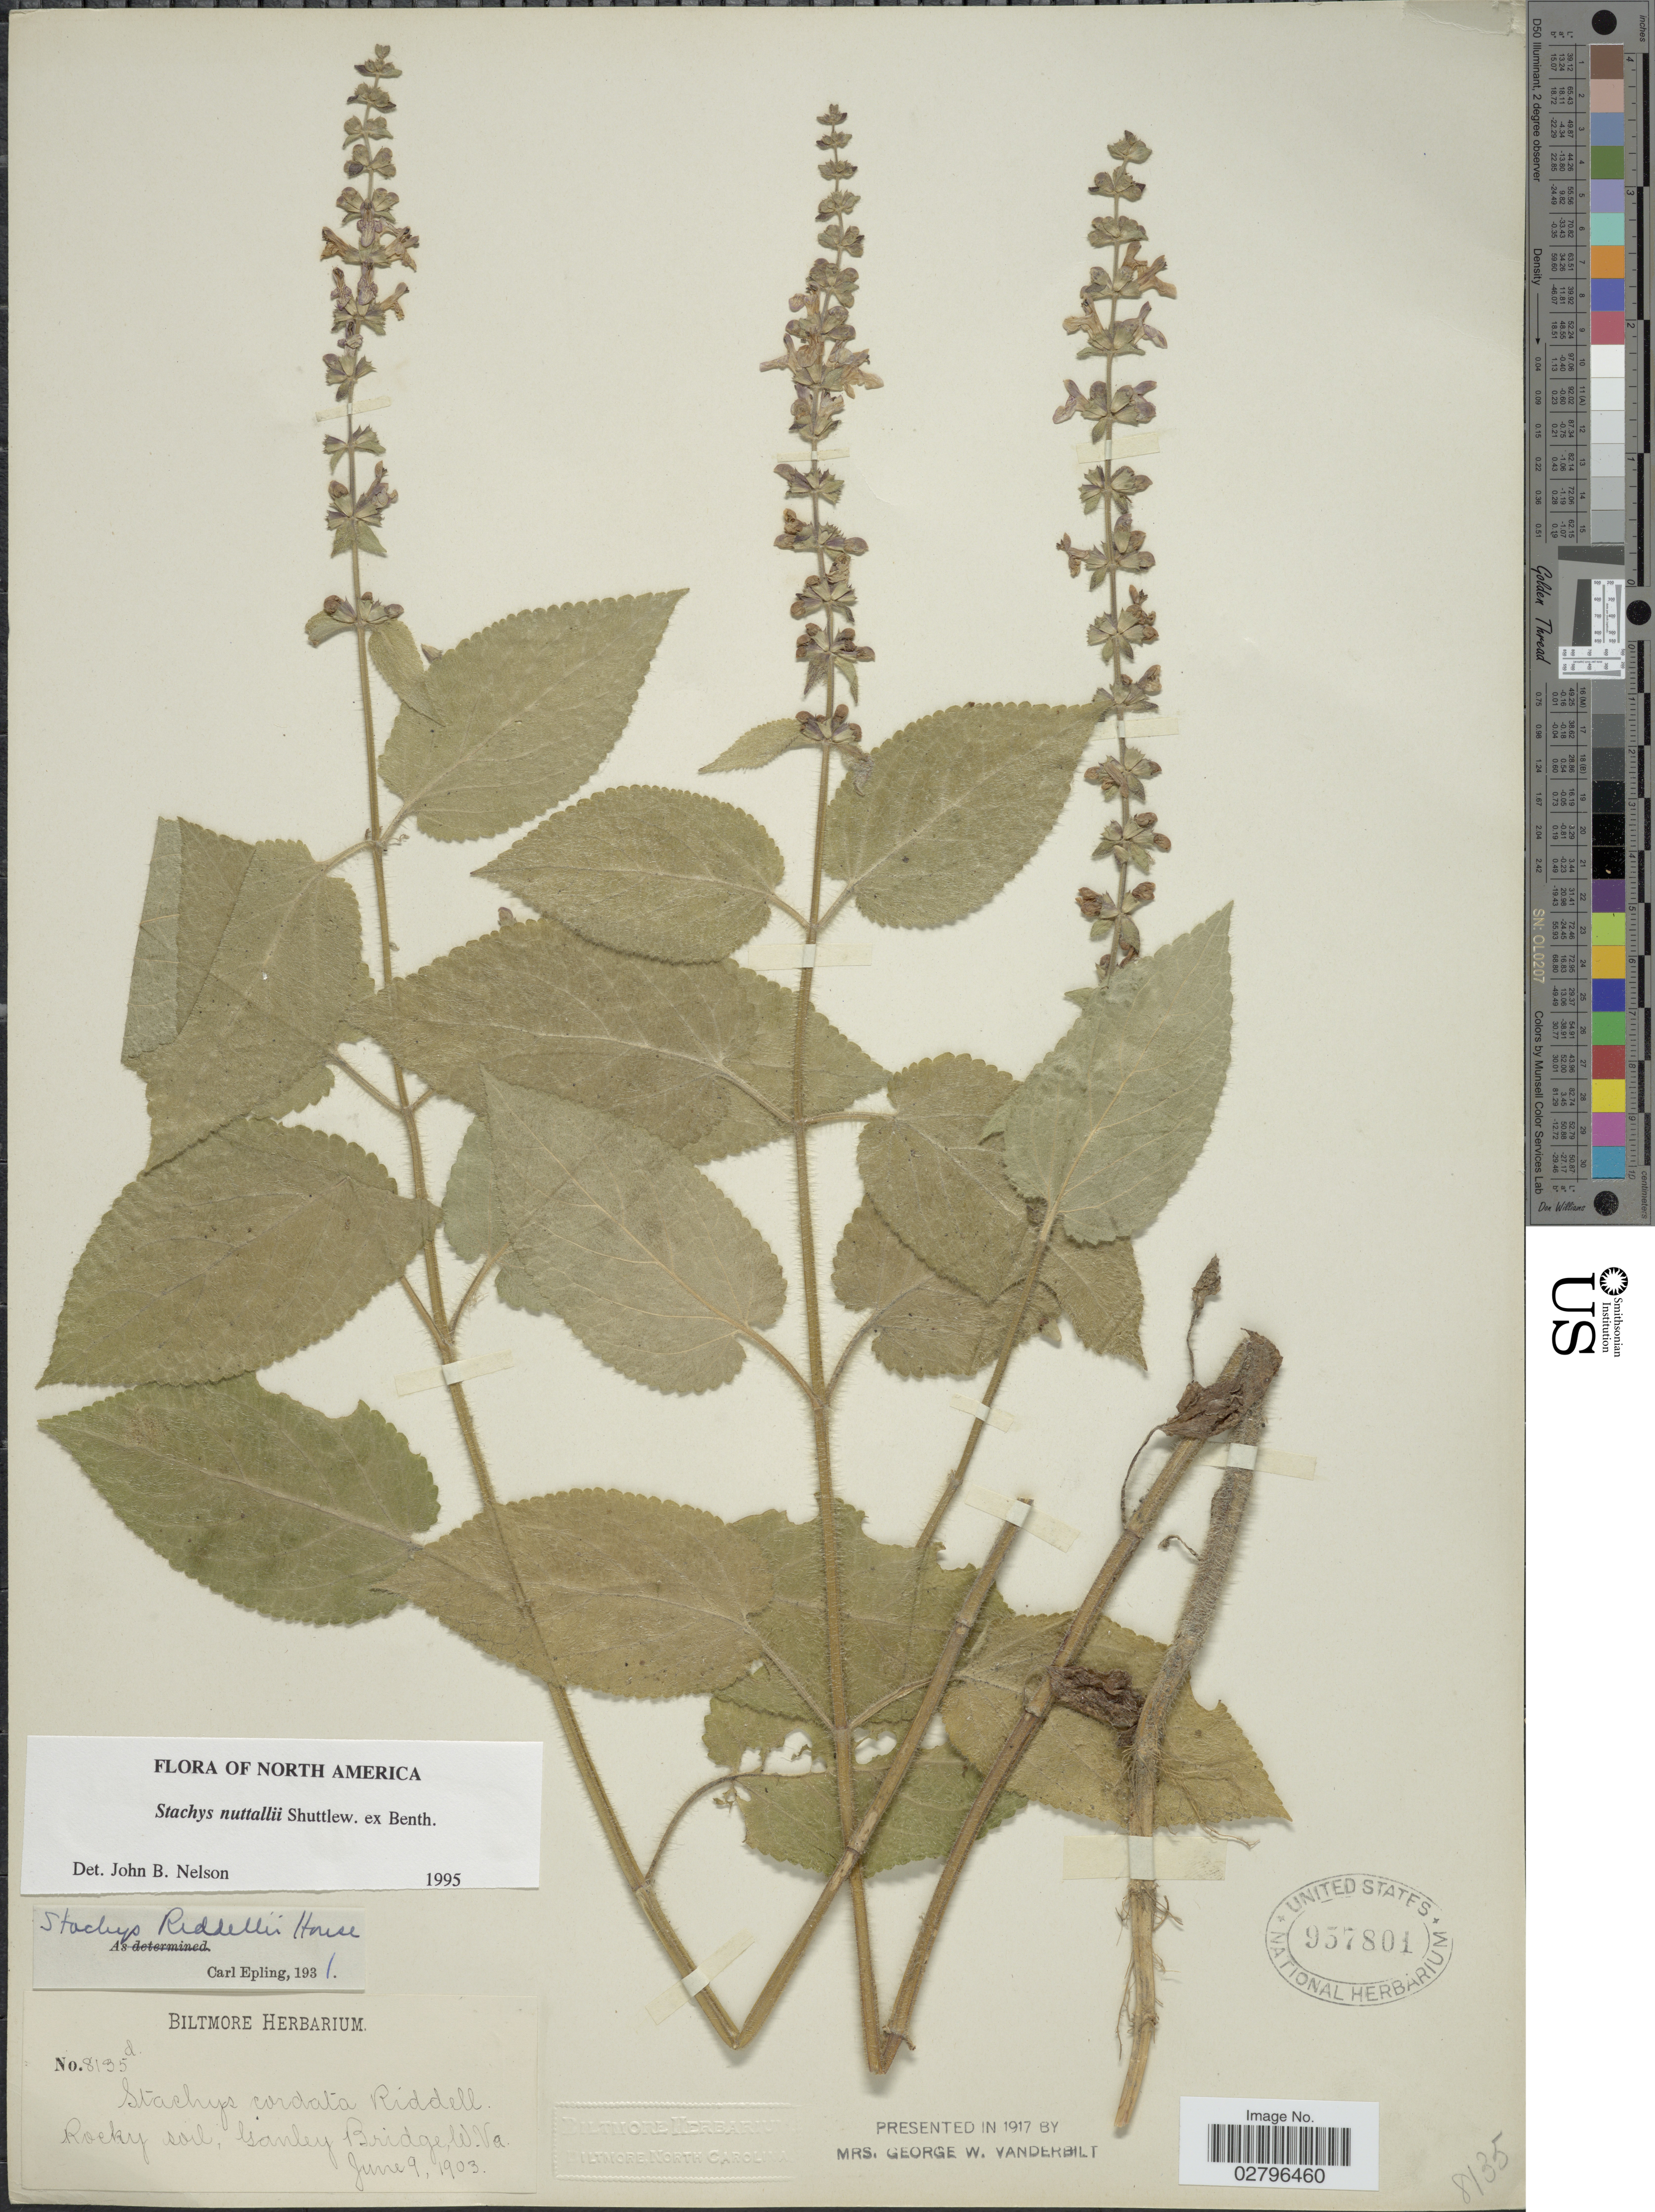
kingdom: Plantae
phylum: Tracheophyta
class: Magnoliopsida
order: Lamiales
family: Lamiaceae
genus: Stachys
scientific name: Stachys nuttallii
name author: Shuttlew. ex Benth.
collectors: ex herb. Biltmore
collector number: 8135d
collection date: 1903-06-09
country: United States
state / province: West Virginia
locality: Ganley Bridge.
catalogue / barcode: US 957801